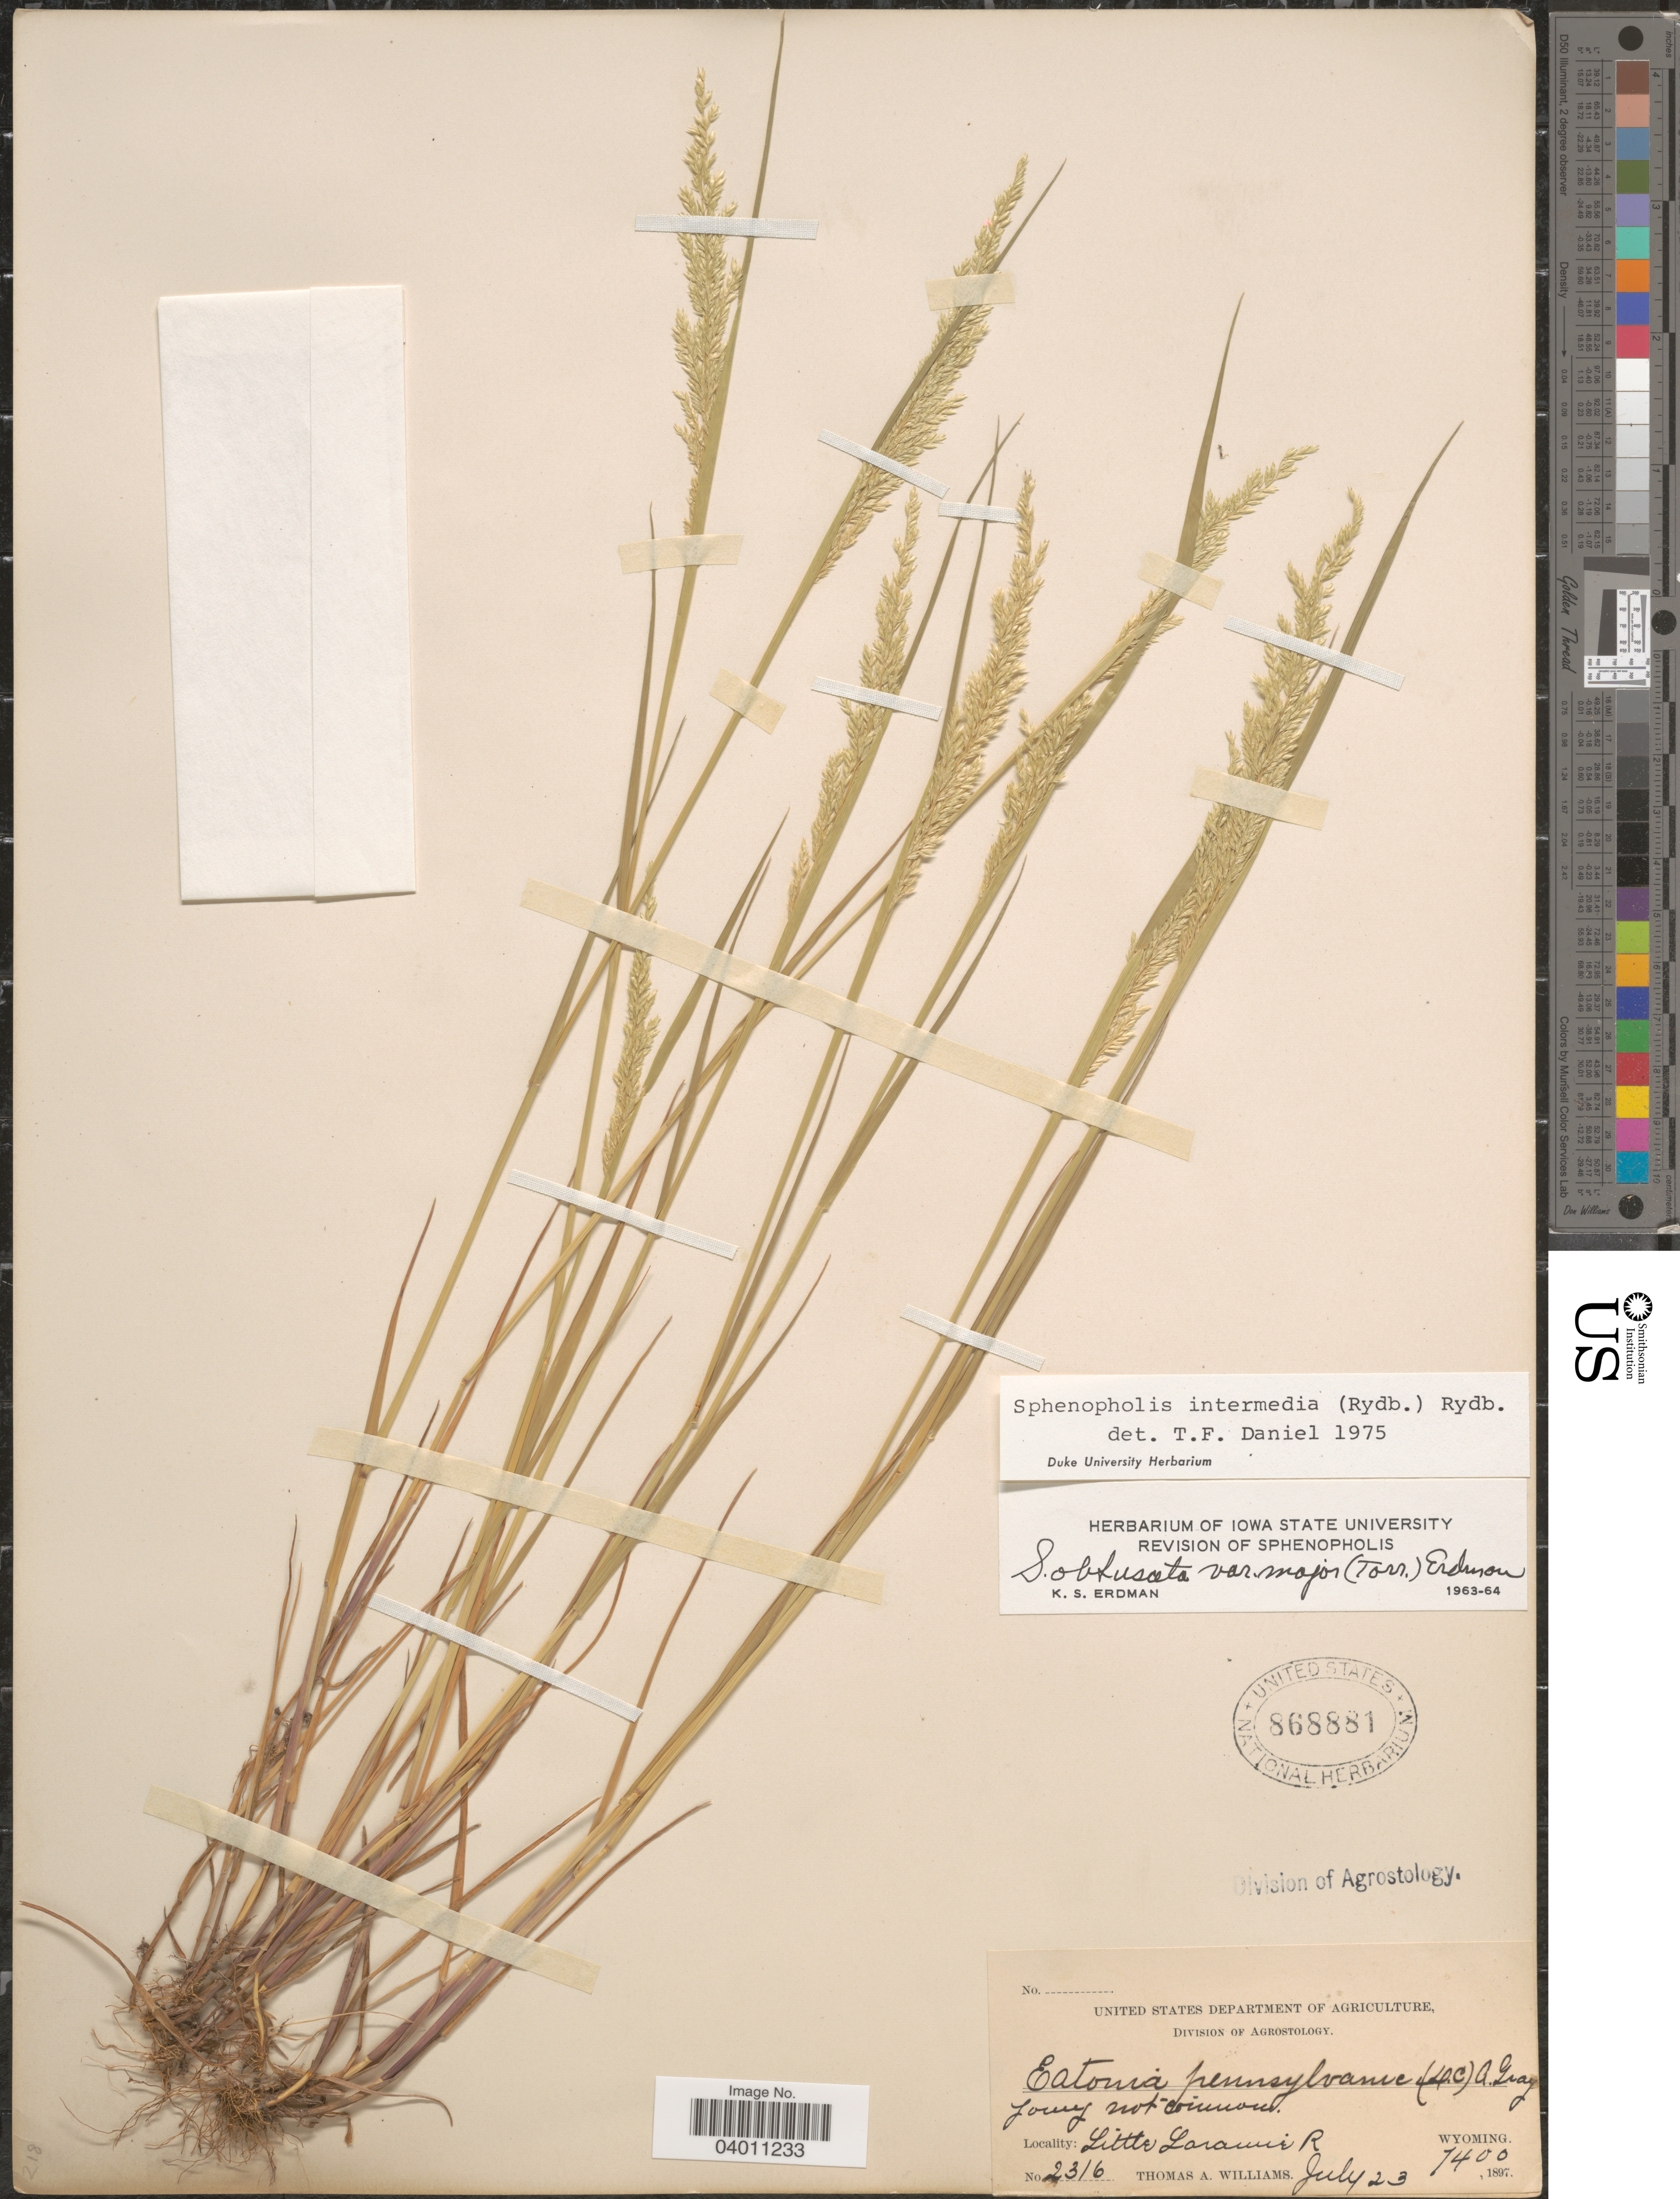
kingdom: Plantae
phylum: Tracheophyta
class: Liliopsida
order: Poales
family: Poaceae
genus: Sphenopholis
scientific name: Sphenopholis intermedia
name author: (Rydb.) Rydb.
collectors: T. A. Williams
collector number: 2316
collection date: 1897-07-23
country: United States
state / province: Wyoming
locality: Little Laramie R.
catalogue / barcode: US 868881